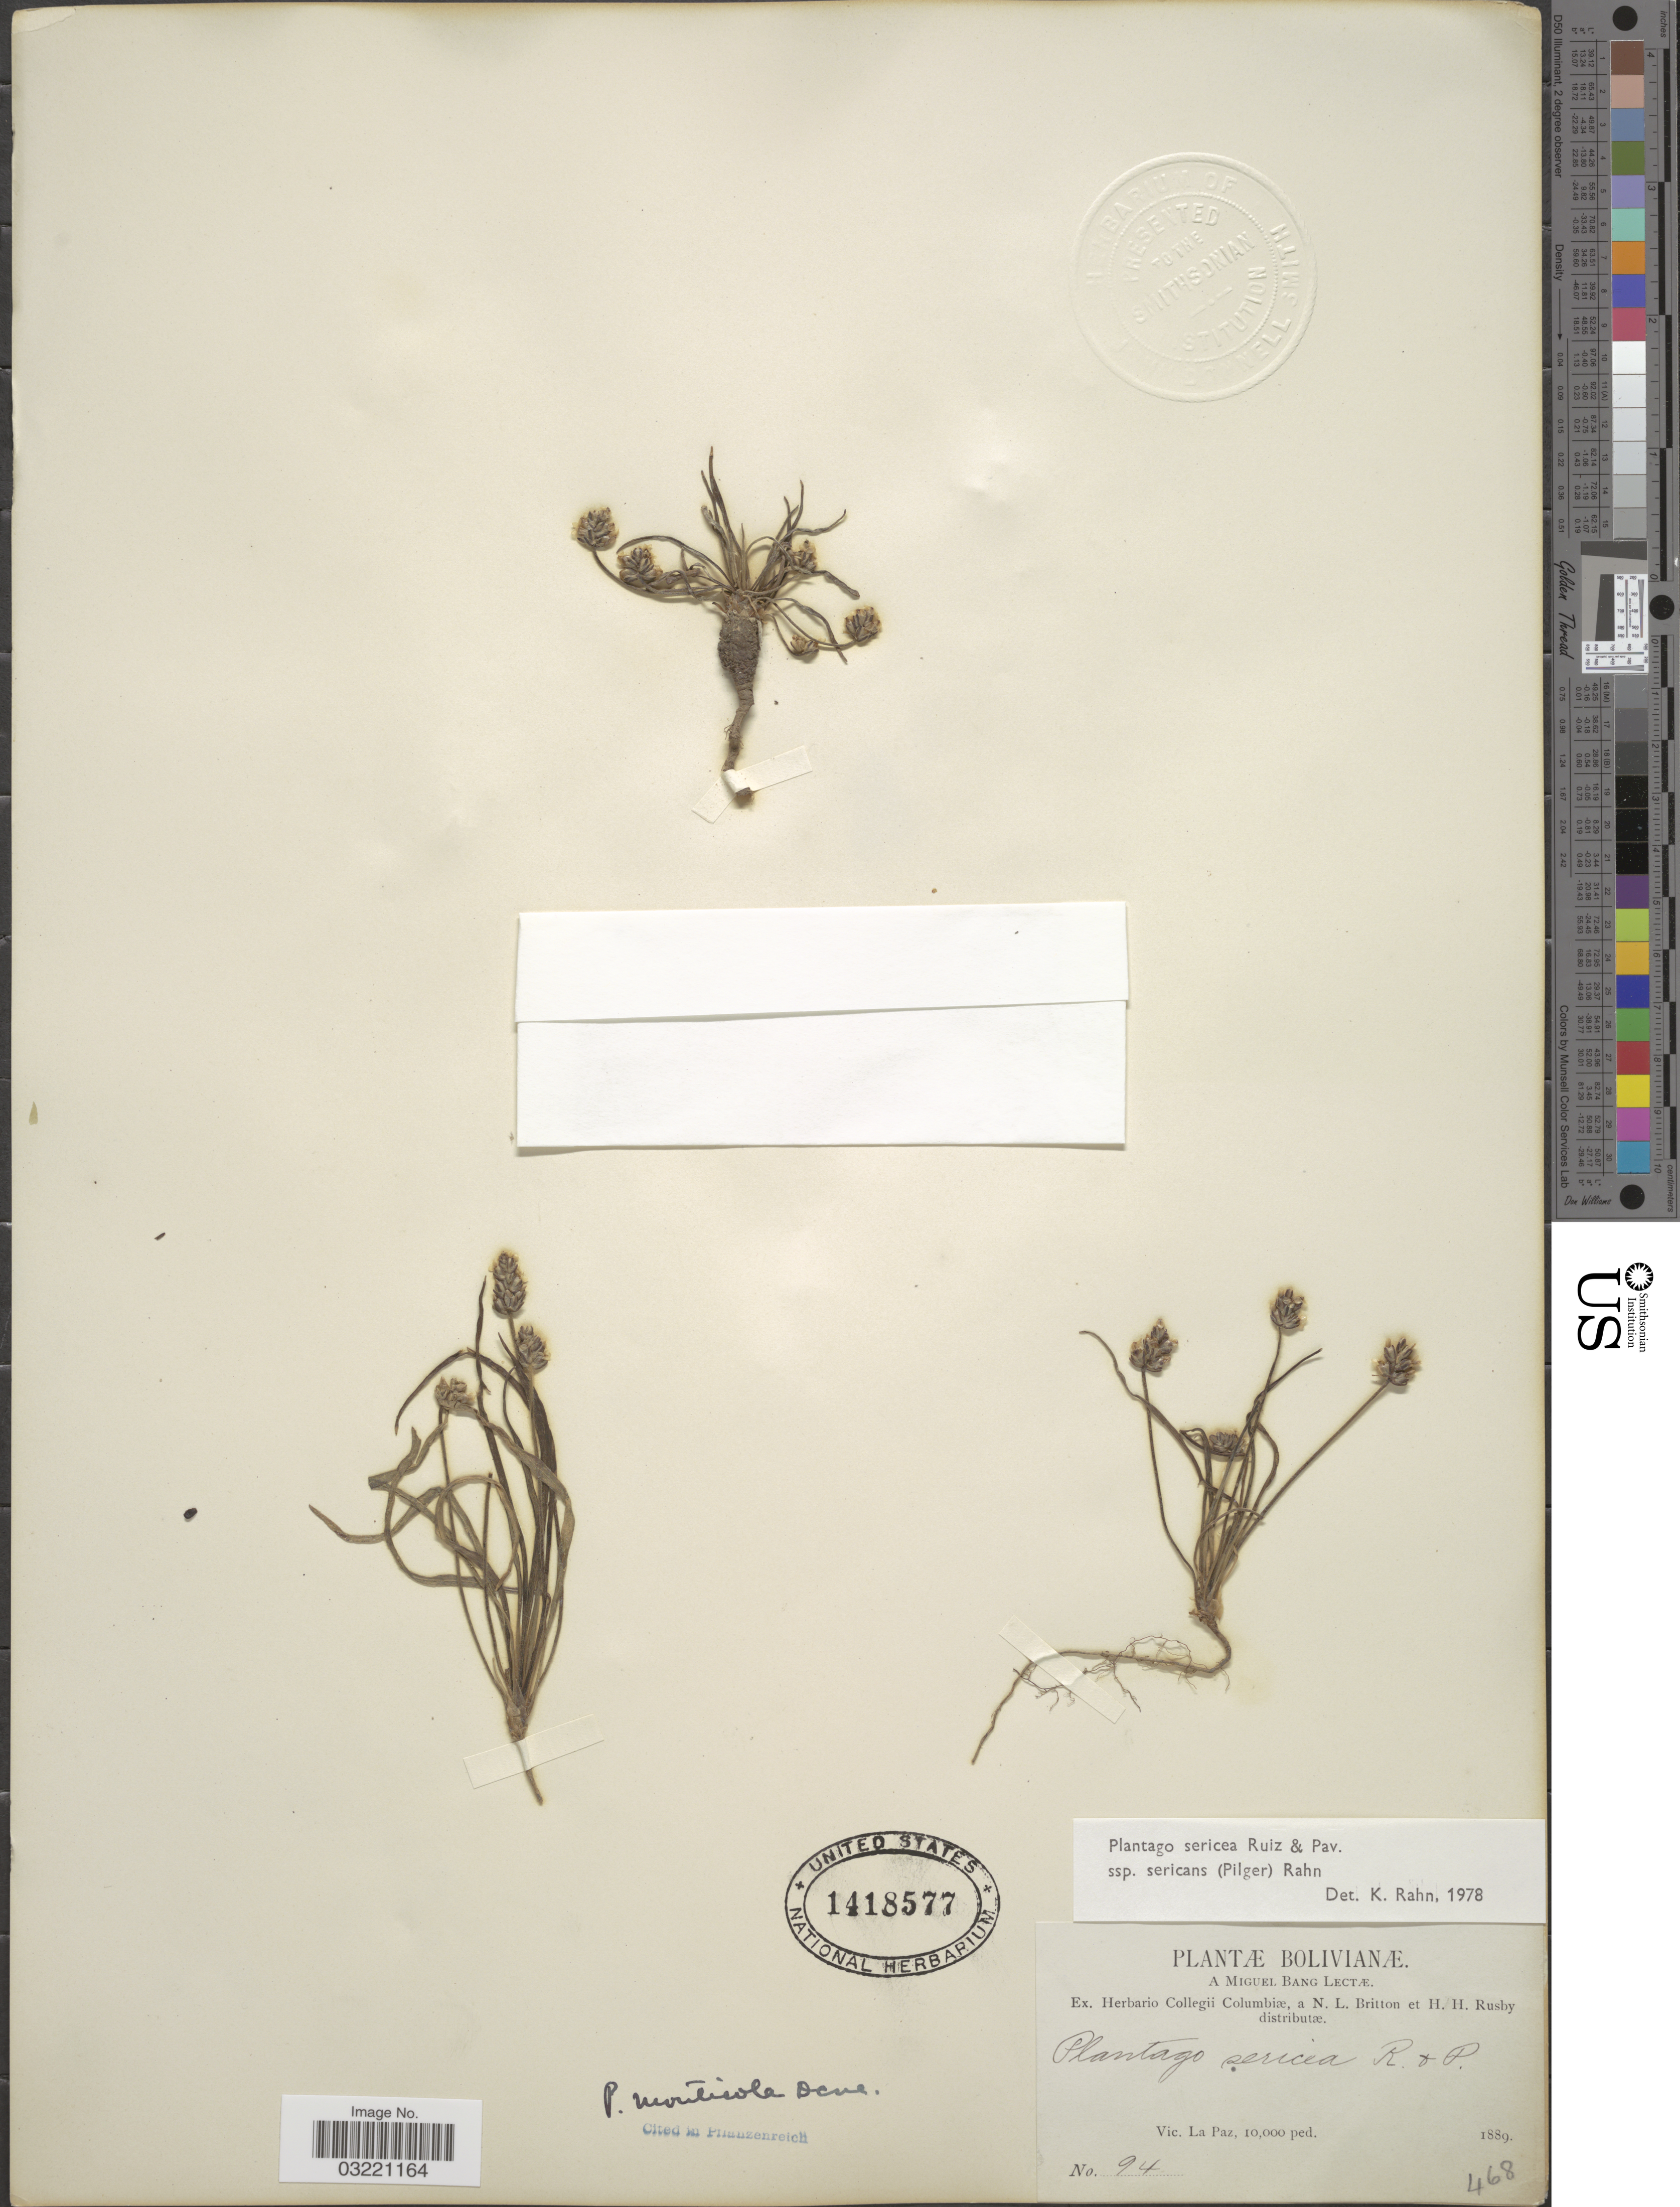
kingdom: Plantae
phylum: Tracheophyta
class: Magnoliopsida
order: Lamiales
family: Plantaginaceae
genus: Plantago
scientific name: Plantago sericea subsp. sericans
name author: (Pilg.) Rahn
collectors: M. Bang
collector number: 94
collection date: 1889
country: Bolivia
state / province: La Paz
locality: Vic. La Paz.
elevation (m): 3048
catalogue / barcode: US 1418577